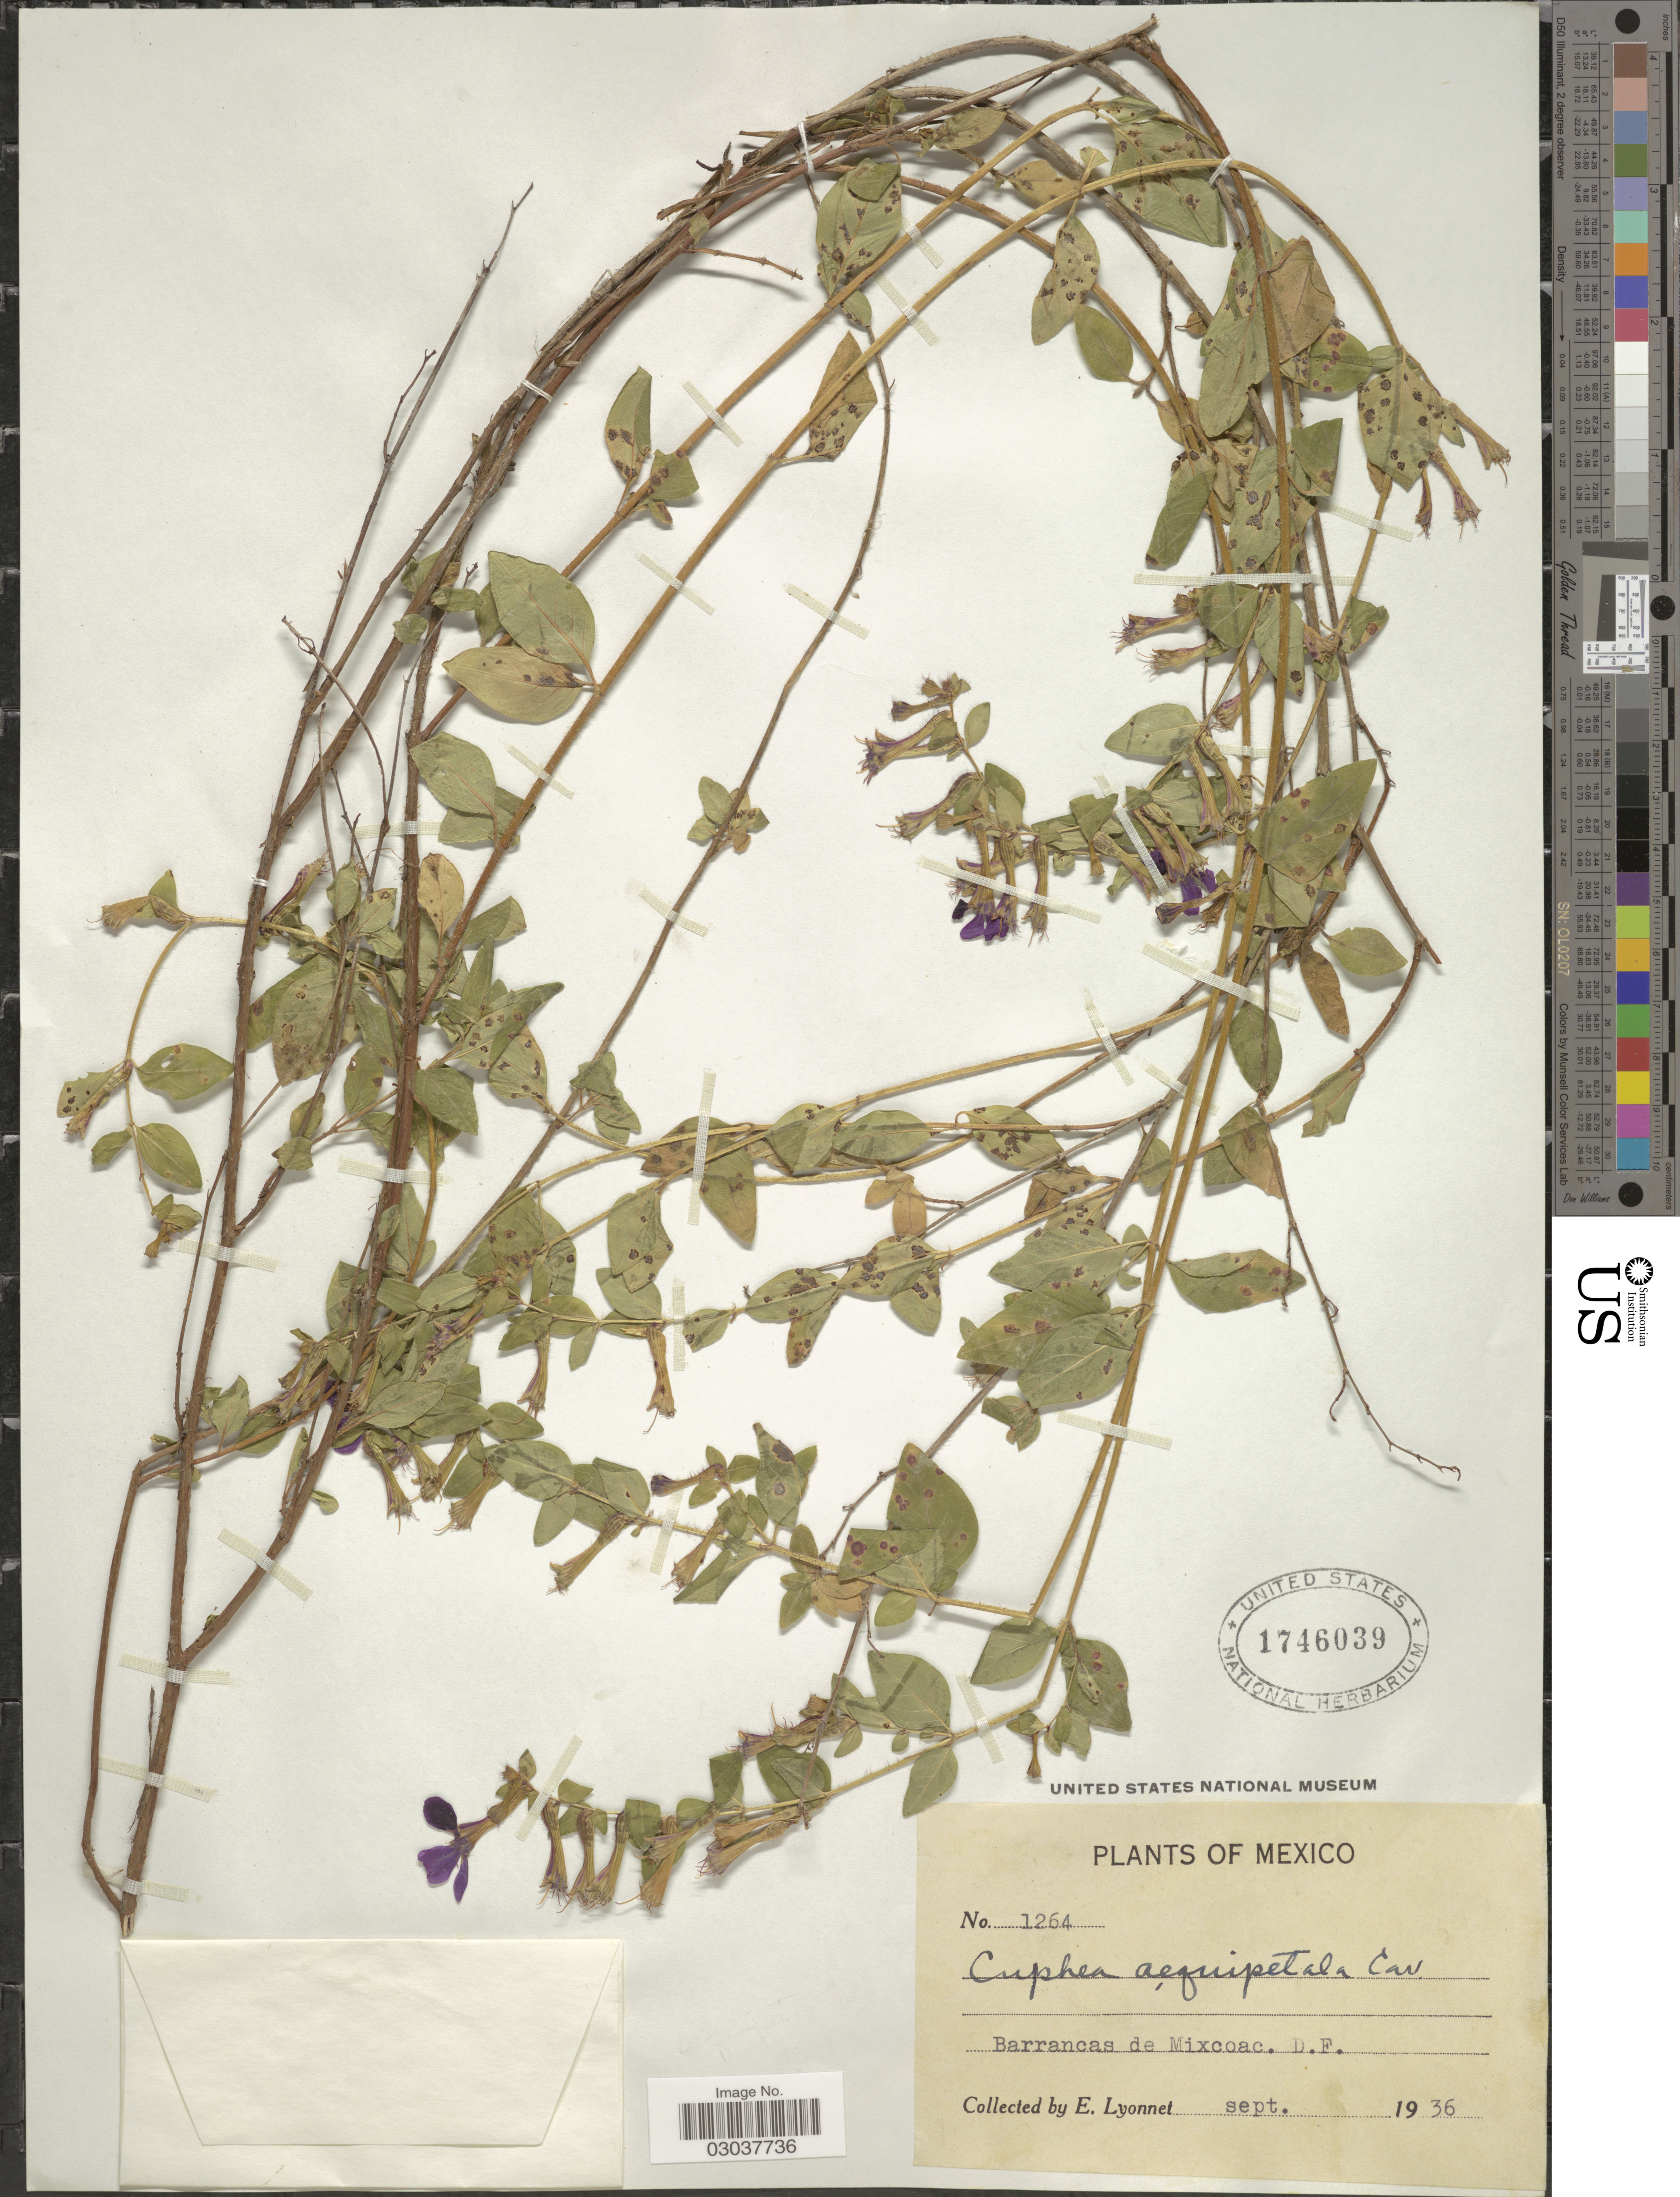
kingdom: Plantae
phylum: Tracheophyta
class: Magnoliopsida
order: Myrtales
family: Lythraceae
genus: Cuphea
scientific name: Cuphea aequipetala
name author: Cav.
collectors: E. Lyonnet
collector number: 1264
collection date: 1936-09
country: Mexico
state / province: Distrito Federal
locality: Barrancas de Mixcoac. D.F.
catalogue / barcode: US 1746039